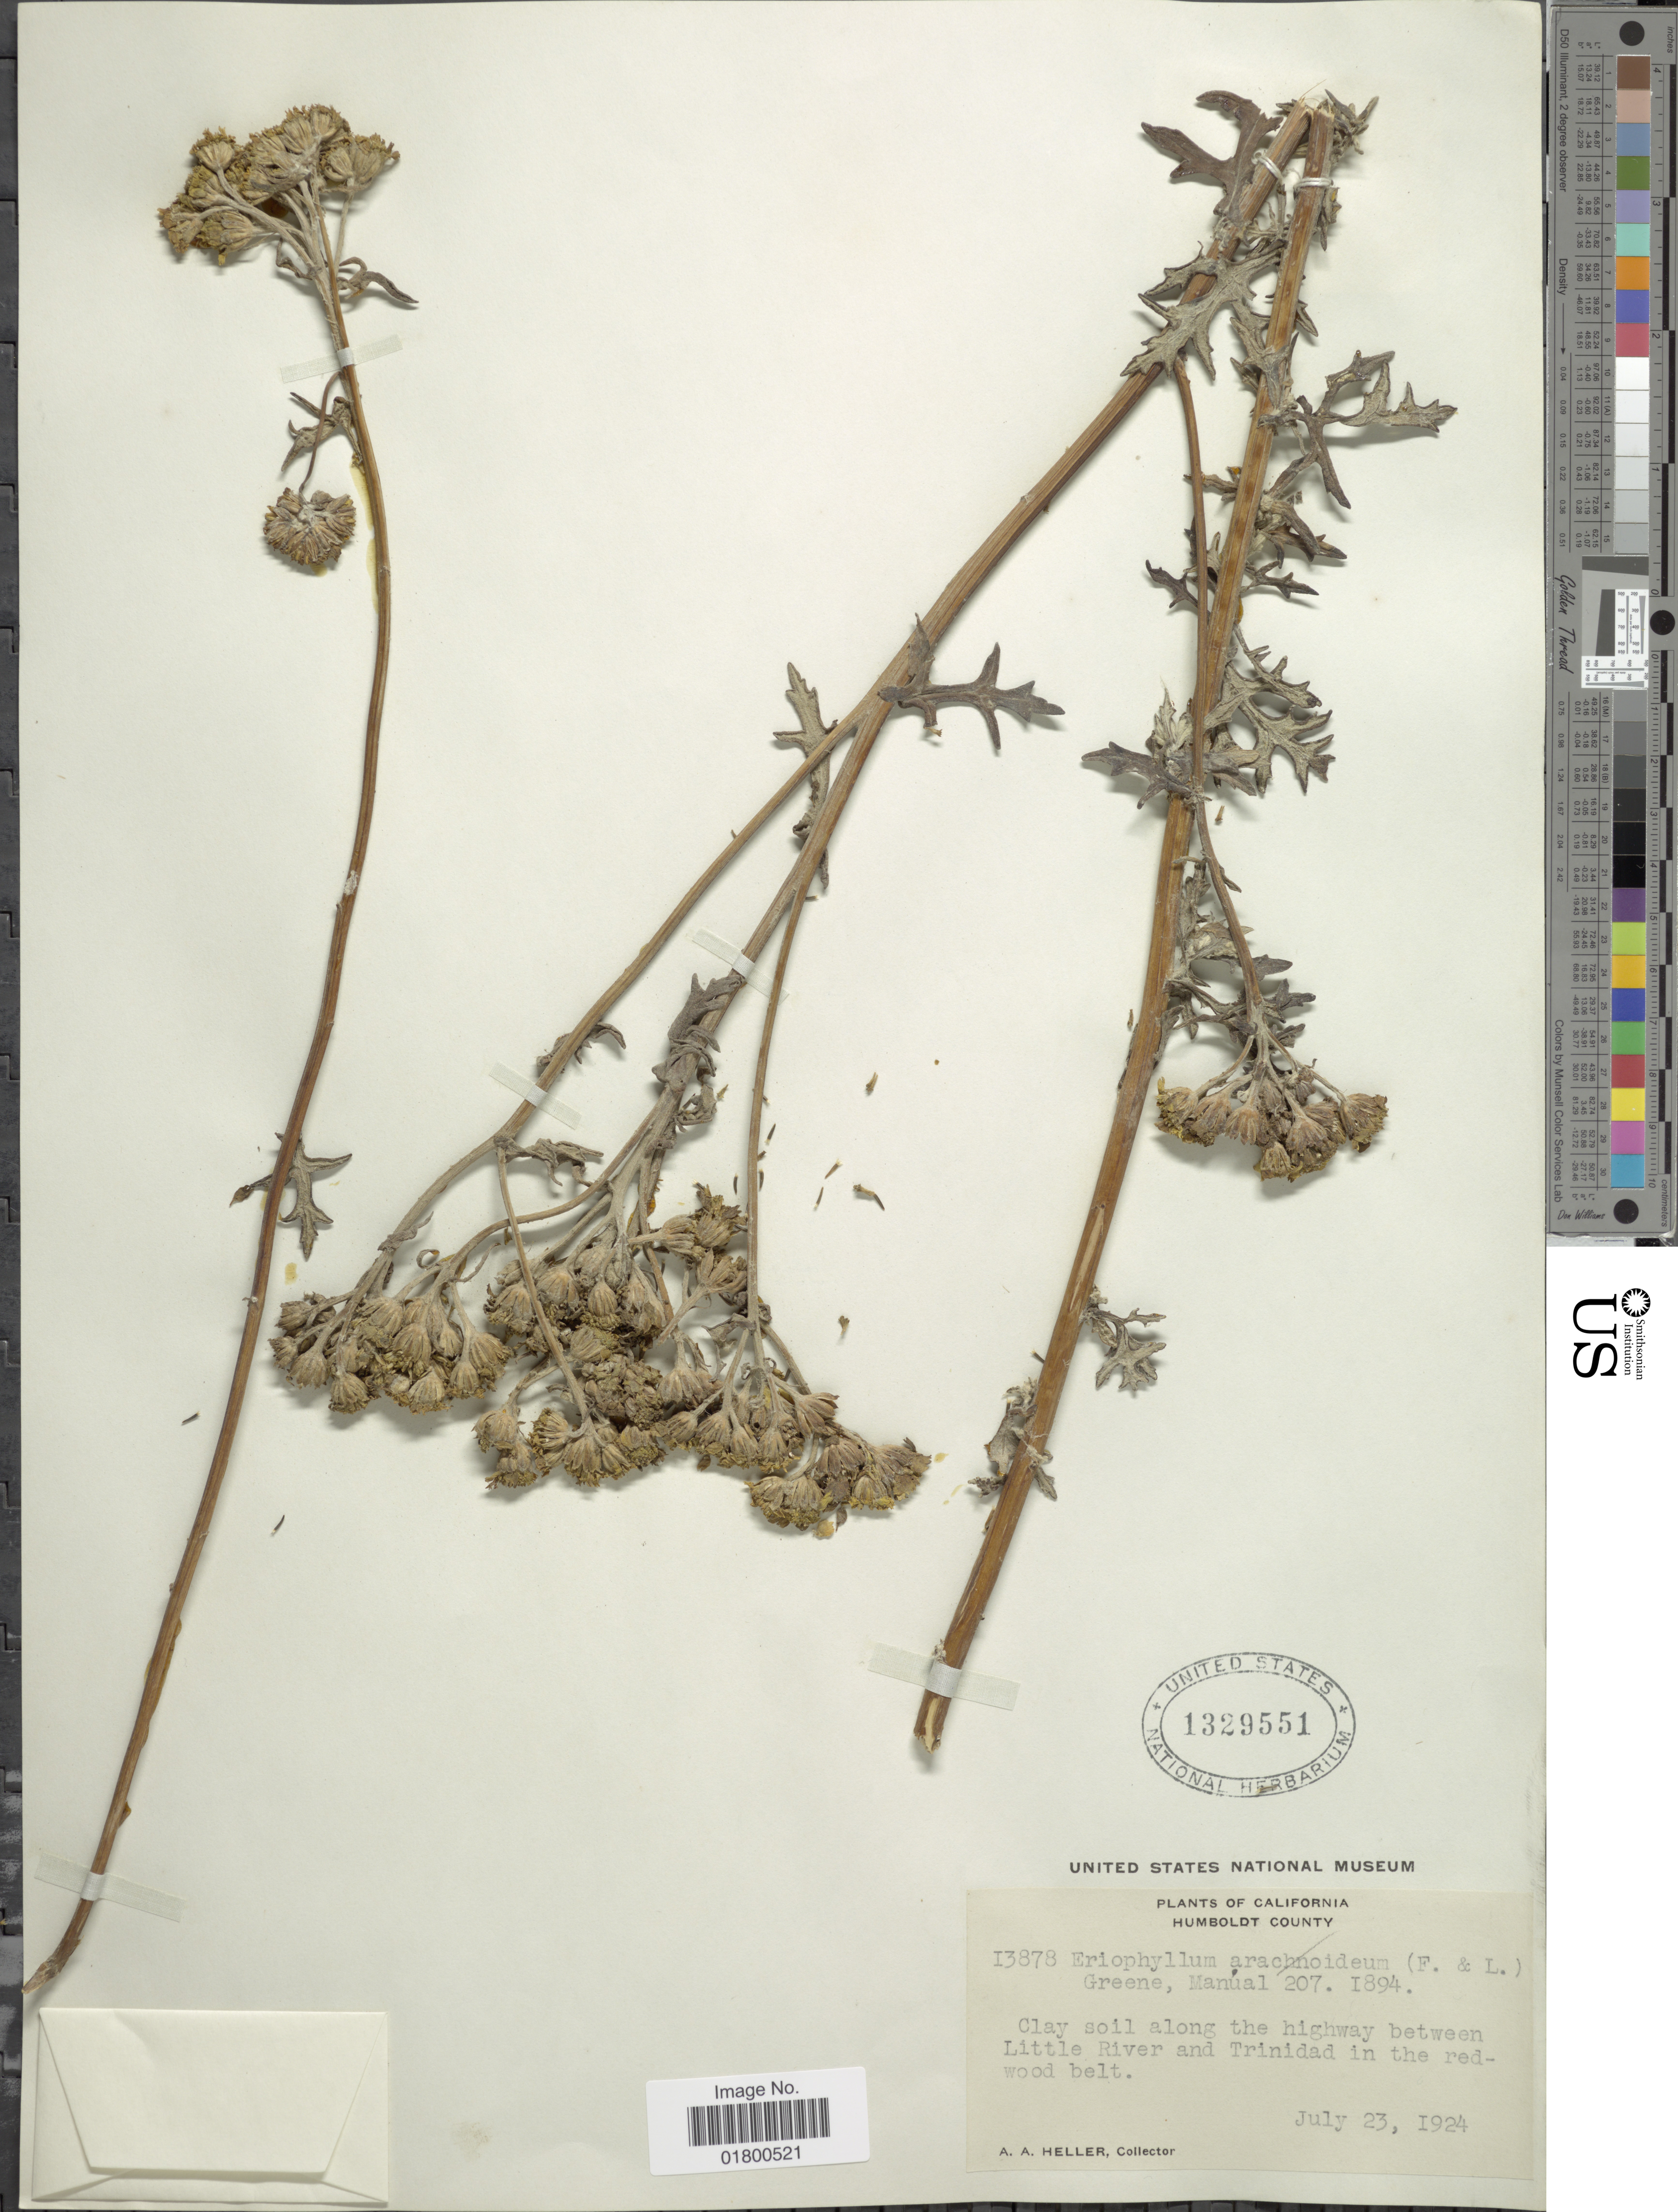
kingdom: Plantae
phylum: Tracheophyta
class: Magnoliopsida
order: Asterales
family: Asteraceae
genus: Eriophyllum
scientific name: Eriophyllum staechadifolium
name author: Lag.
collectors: A. A. Heller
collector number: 13878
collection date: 1924-07-23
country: United States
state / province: California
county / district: Humboldt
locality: Humboldt County, Clay soil along the highway between Little River and Trinidad in the redwood belt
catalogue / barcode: US 1329551